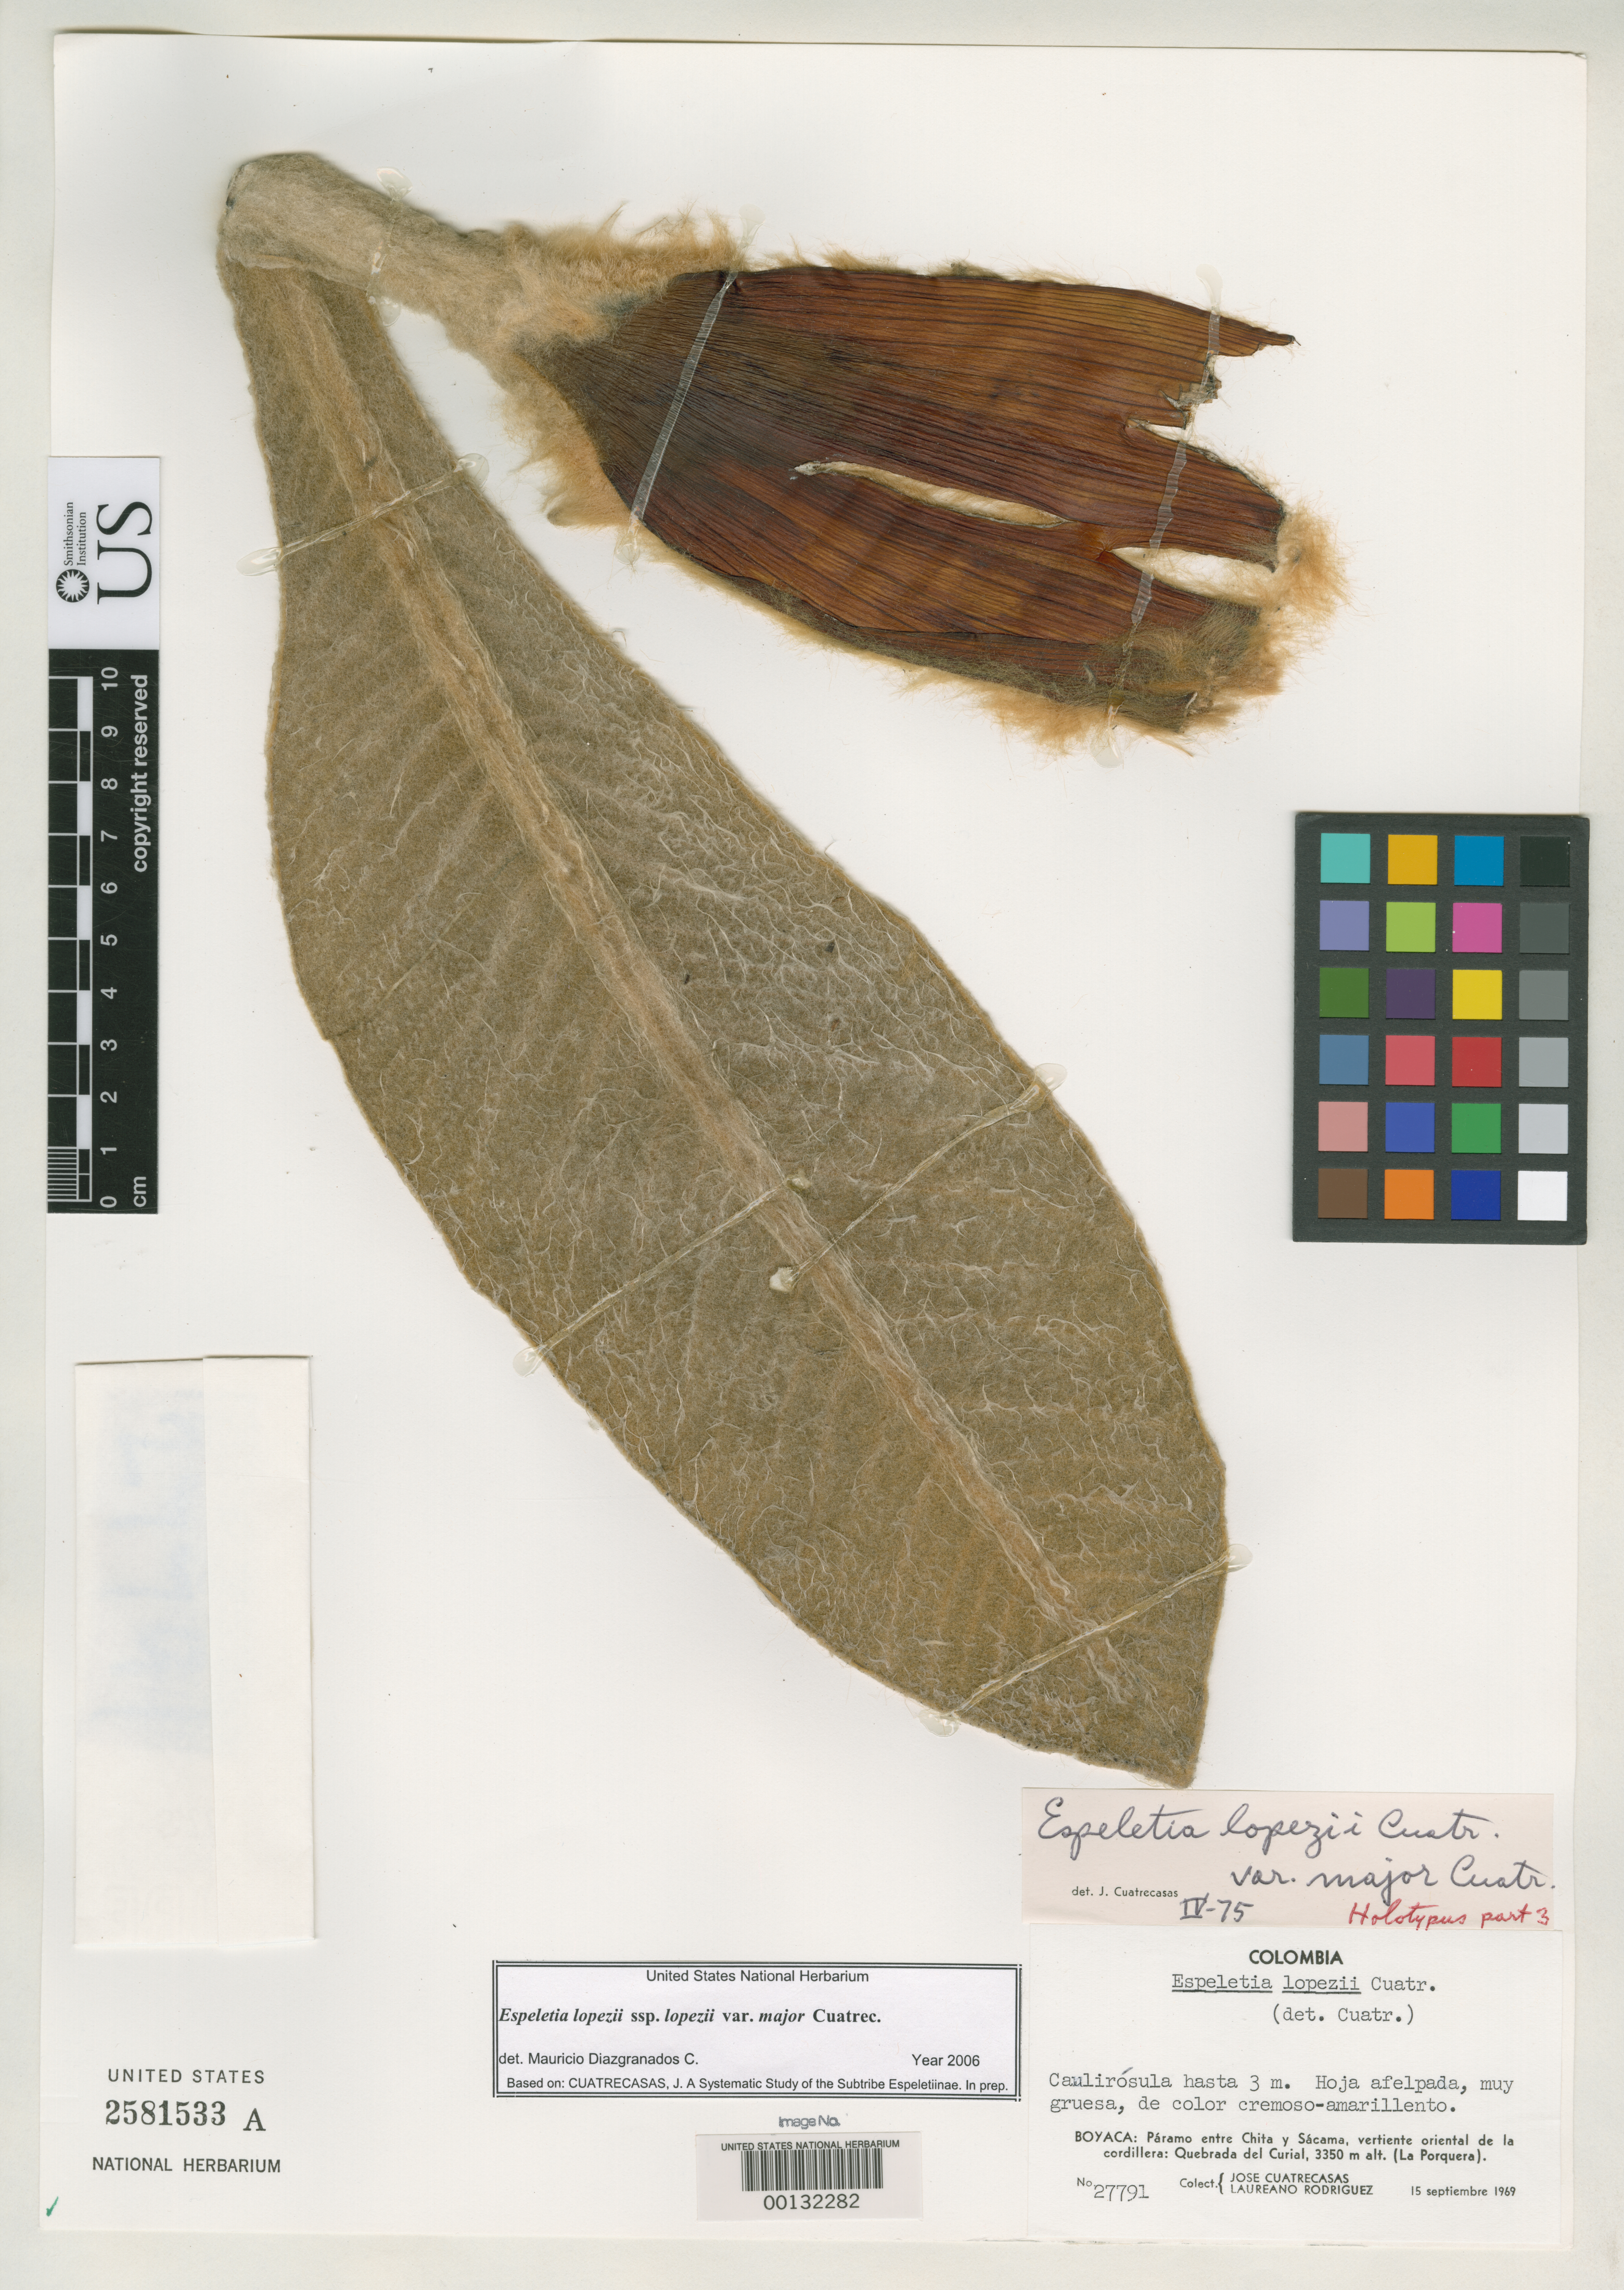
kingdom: Plantae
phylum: Tracheophyta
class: Magnoliopsida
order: Asterales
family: Asteraceae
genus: Espeletia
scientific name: Espeletia lopezii var. major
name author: Cuatrec.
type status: Holotype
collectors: J. Cuatrecasas & L. Rodriguez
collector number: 27791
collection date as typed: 15 Sep 1969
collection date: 1969-09-15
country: Colombia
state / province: Boyacá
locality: Páramo entre Chita & Sacama, Vertiente Oriental de la Cordillera, Quebrada del Curial, La Porquera. [Upland between Chita & Sacama, eastern slope of the mountain range, Quebrada del Curial, La Porquera.]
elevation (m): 3350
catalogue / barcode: US 2581533A